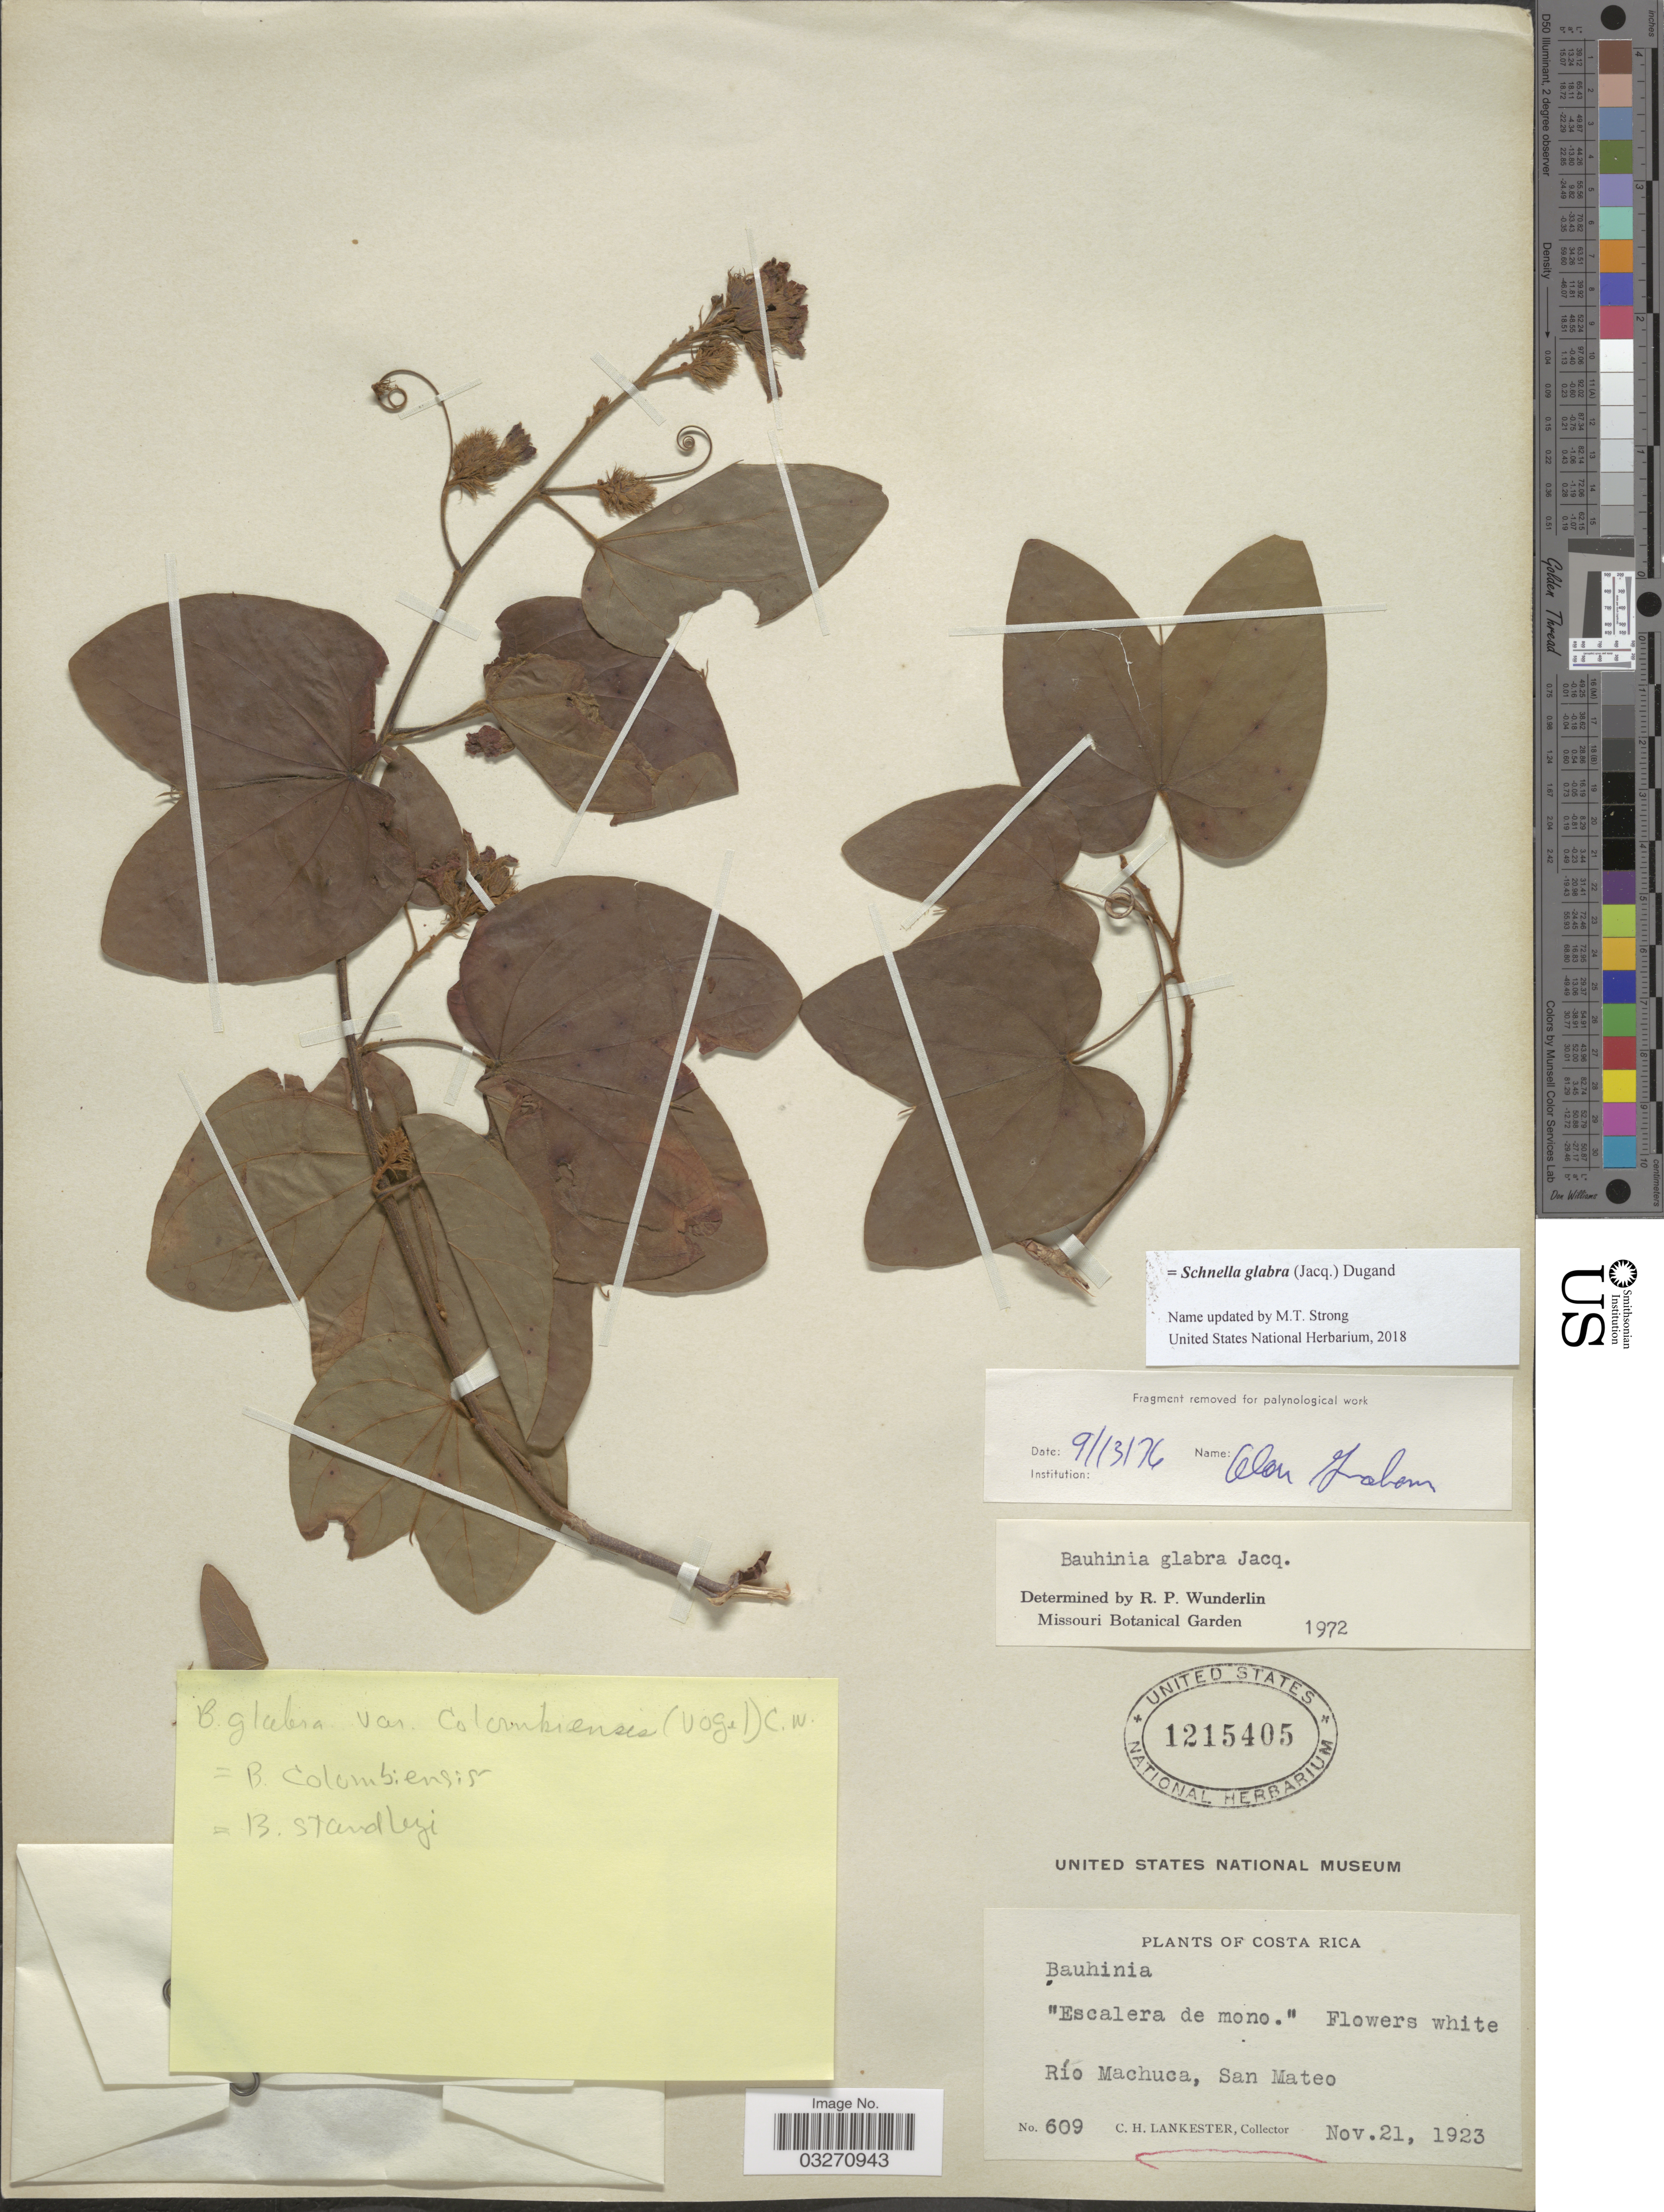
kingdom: Plantae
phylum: Tracheophyta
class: Magnoliopsida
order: Fabales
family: Fabaceae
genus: Schnella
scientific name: Schnella glabra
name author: (Jacq.) Dugand G.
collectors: C. H. Lankester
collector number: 609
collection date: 1923-11-21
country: Costa Rica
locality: Río Machuca, San Mateo.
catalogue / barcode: US 1215405